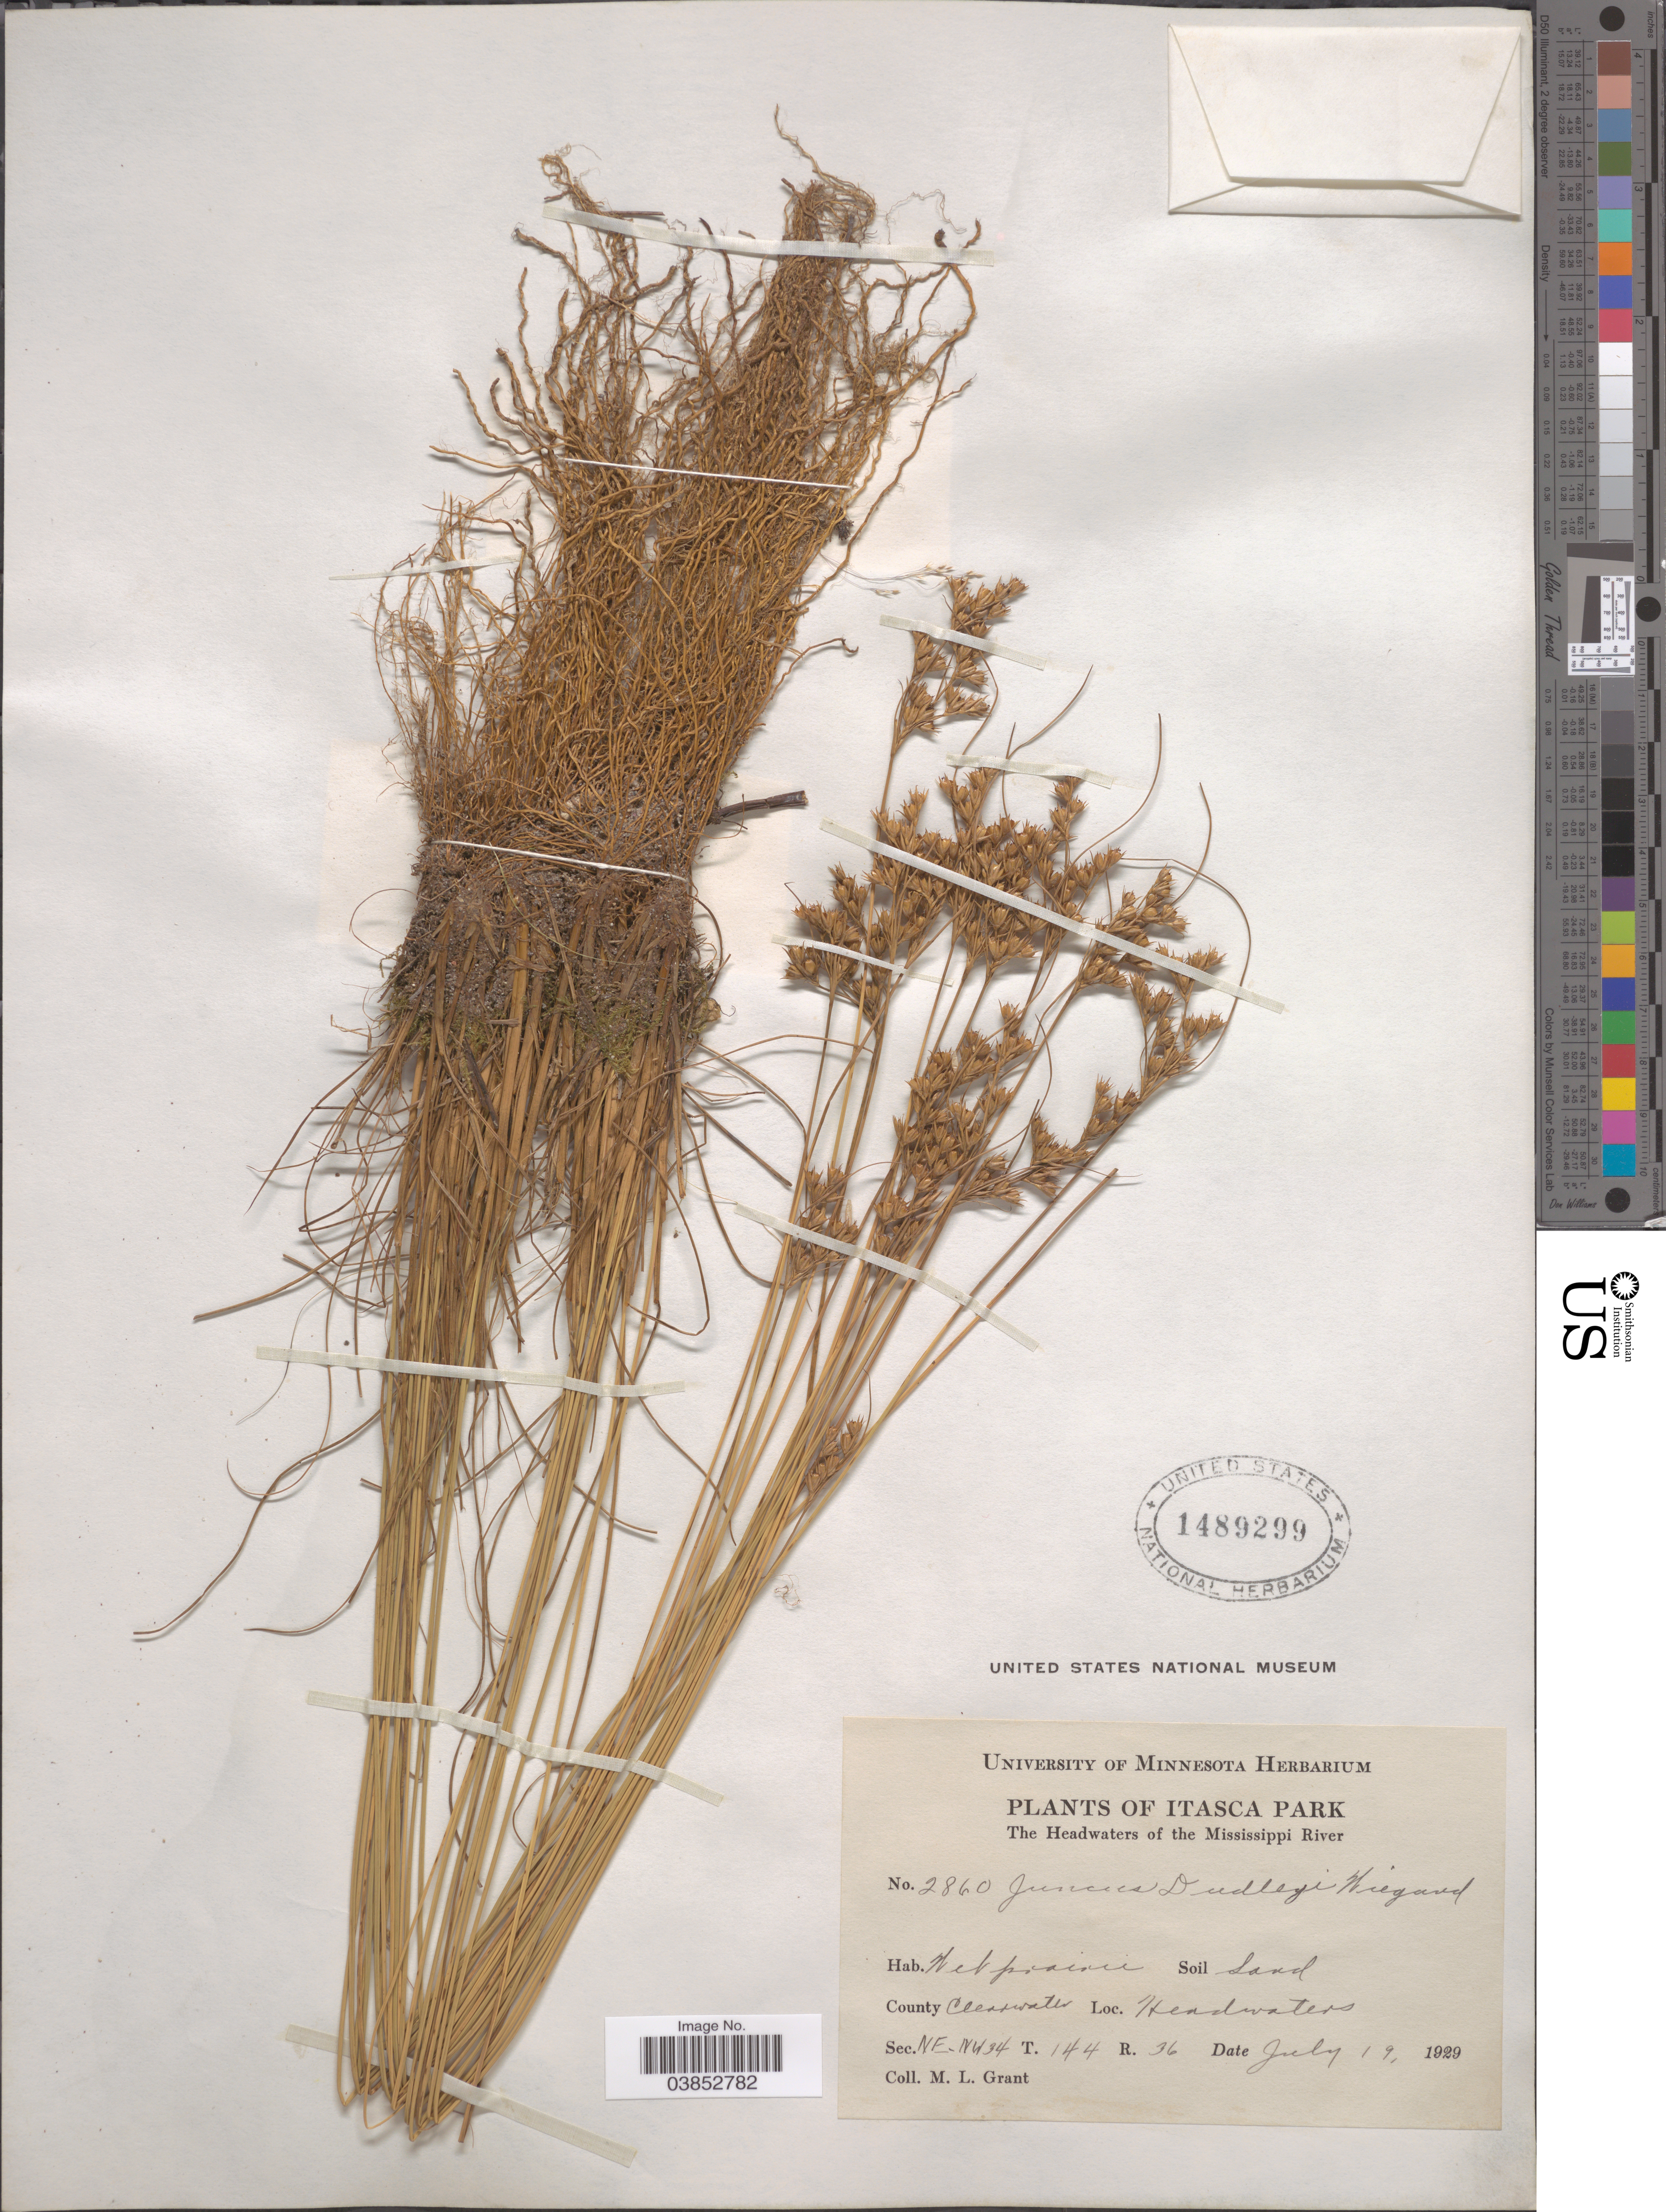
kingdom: Plantae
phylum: Tracheophyta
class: Liliopsida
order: Poales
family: Juncaceae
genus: Juncus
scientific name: Juncus dudleyi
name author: Wiegand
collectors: M. L. Grant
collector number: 2860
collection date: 1929-07-19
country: United States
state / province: Minnesota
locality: Itasca Park. The Headwaters of the Mississippi River. County Clearwater. Headwaters. Sec. NE-NW 34 T. 144 R. 36.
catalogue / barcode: US 1489299